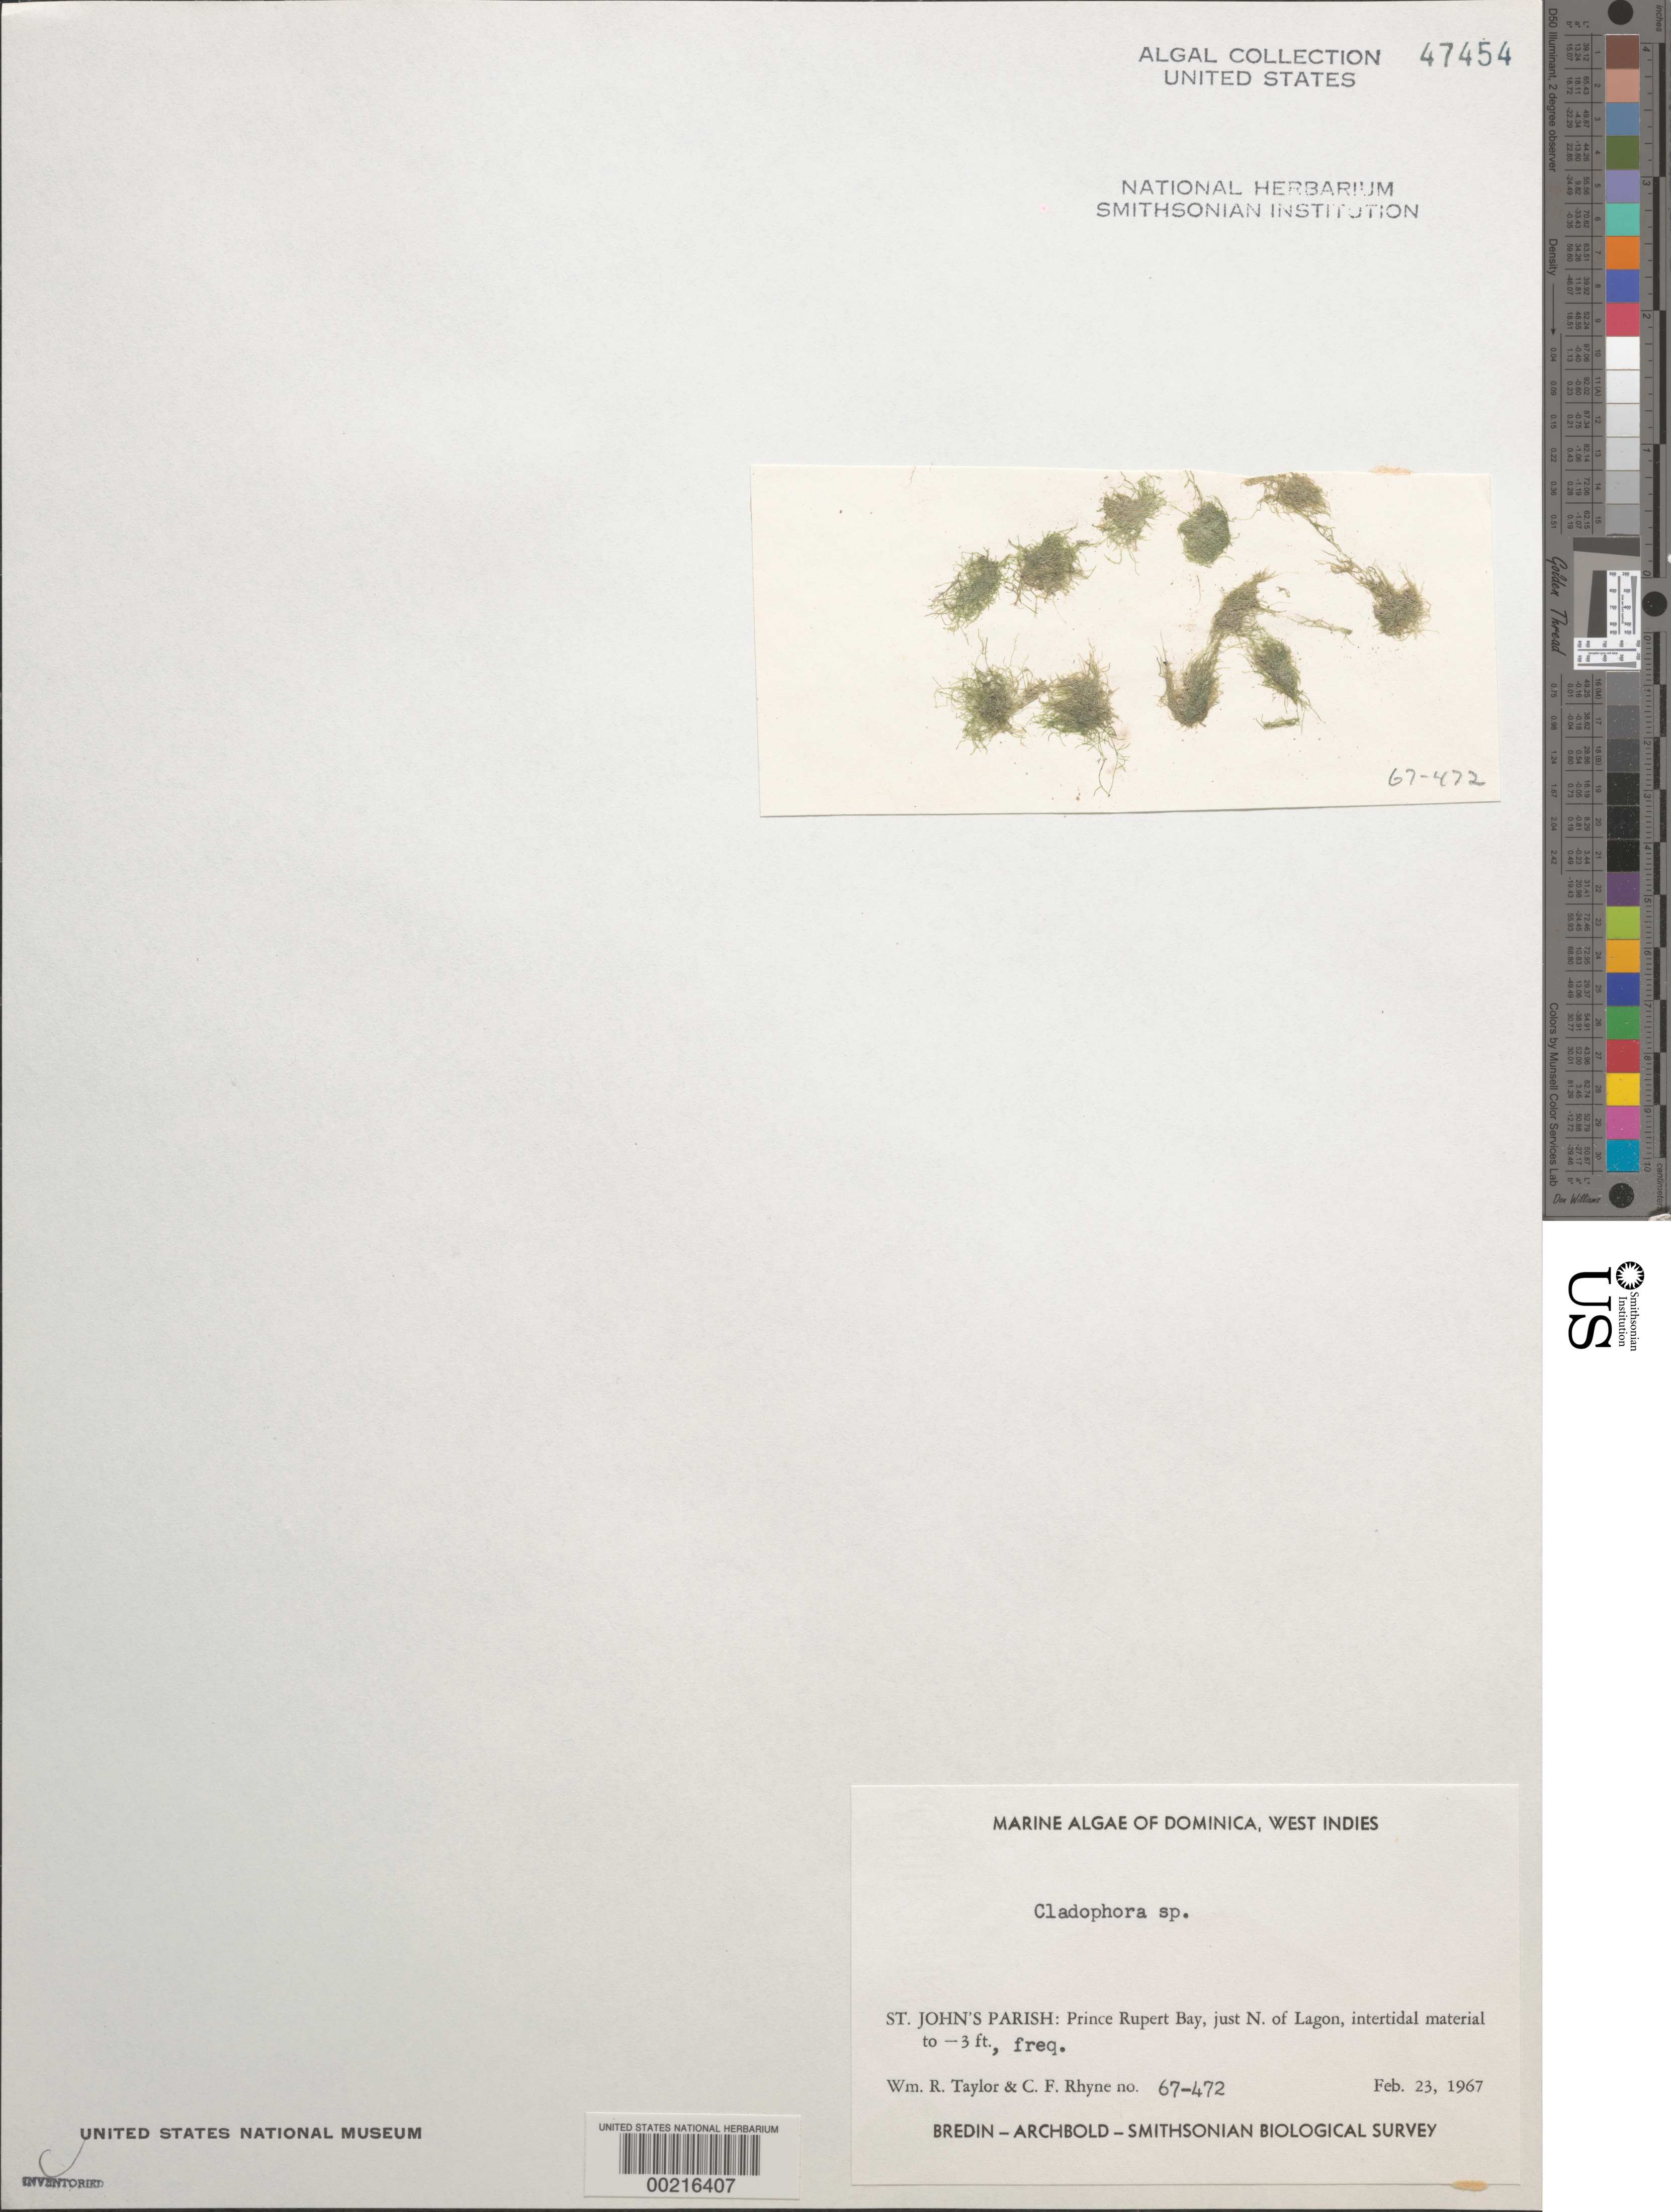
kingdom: Plantae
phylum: Chlorophyta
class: Ulvophyceae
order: Cladophorales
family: Cladophoraceae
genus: Cladophora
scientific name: Cladophora sp.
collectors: W. R. Taylor & C. Rhyne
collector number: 67-472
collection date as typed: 23 Feb 1967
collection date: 1967-02-23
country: Dominica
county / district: St. John's Parish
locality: Prince Rupert Bay, just north of Lagon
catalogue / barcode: US 47454